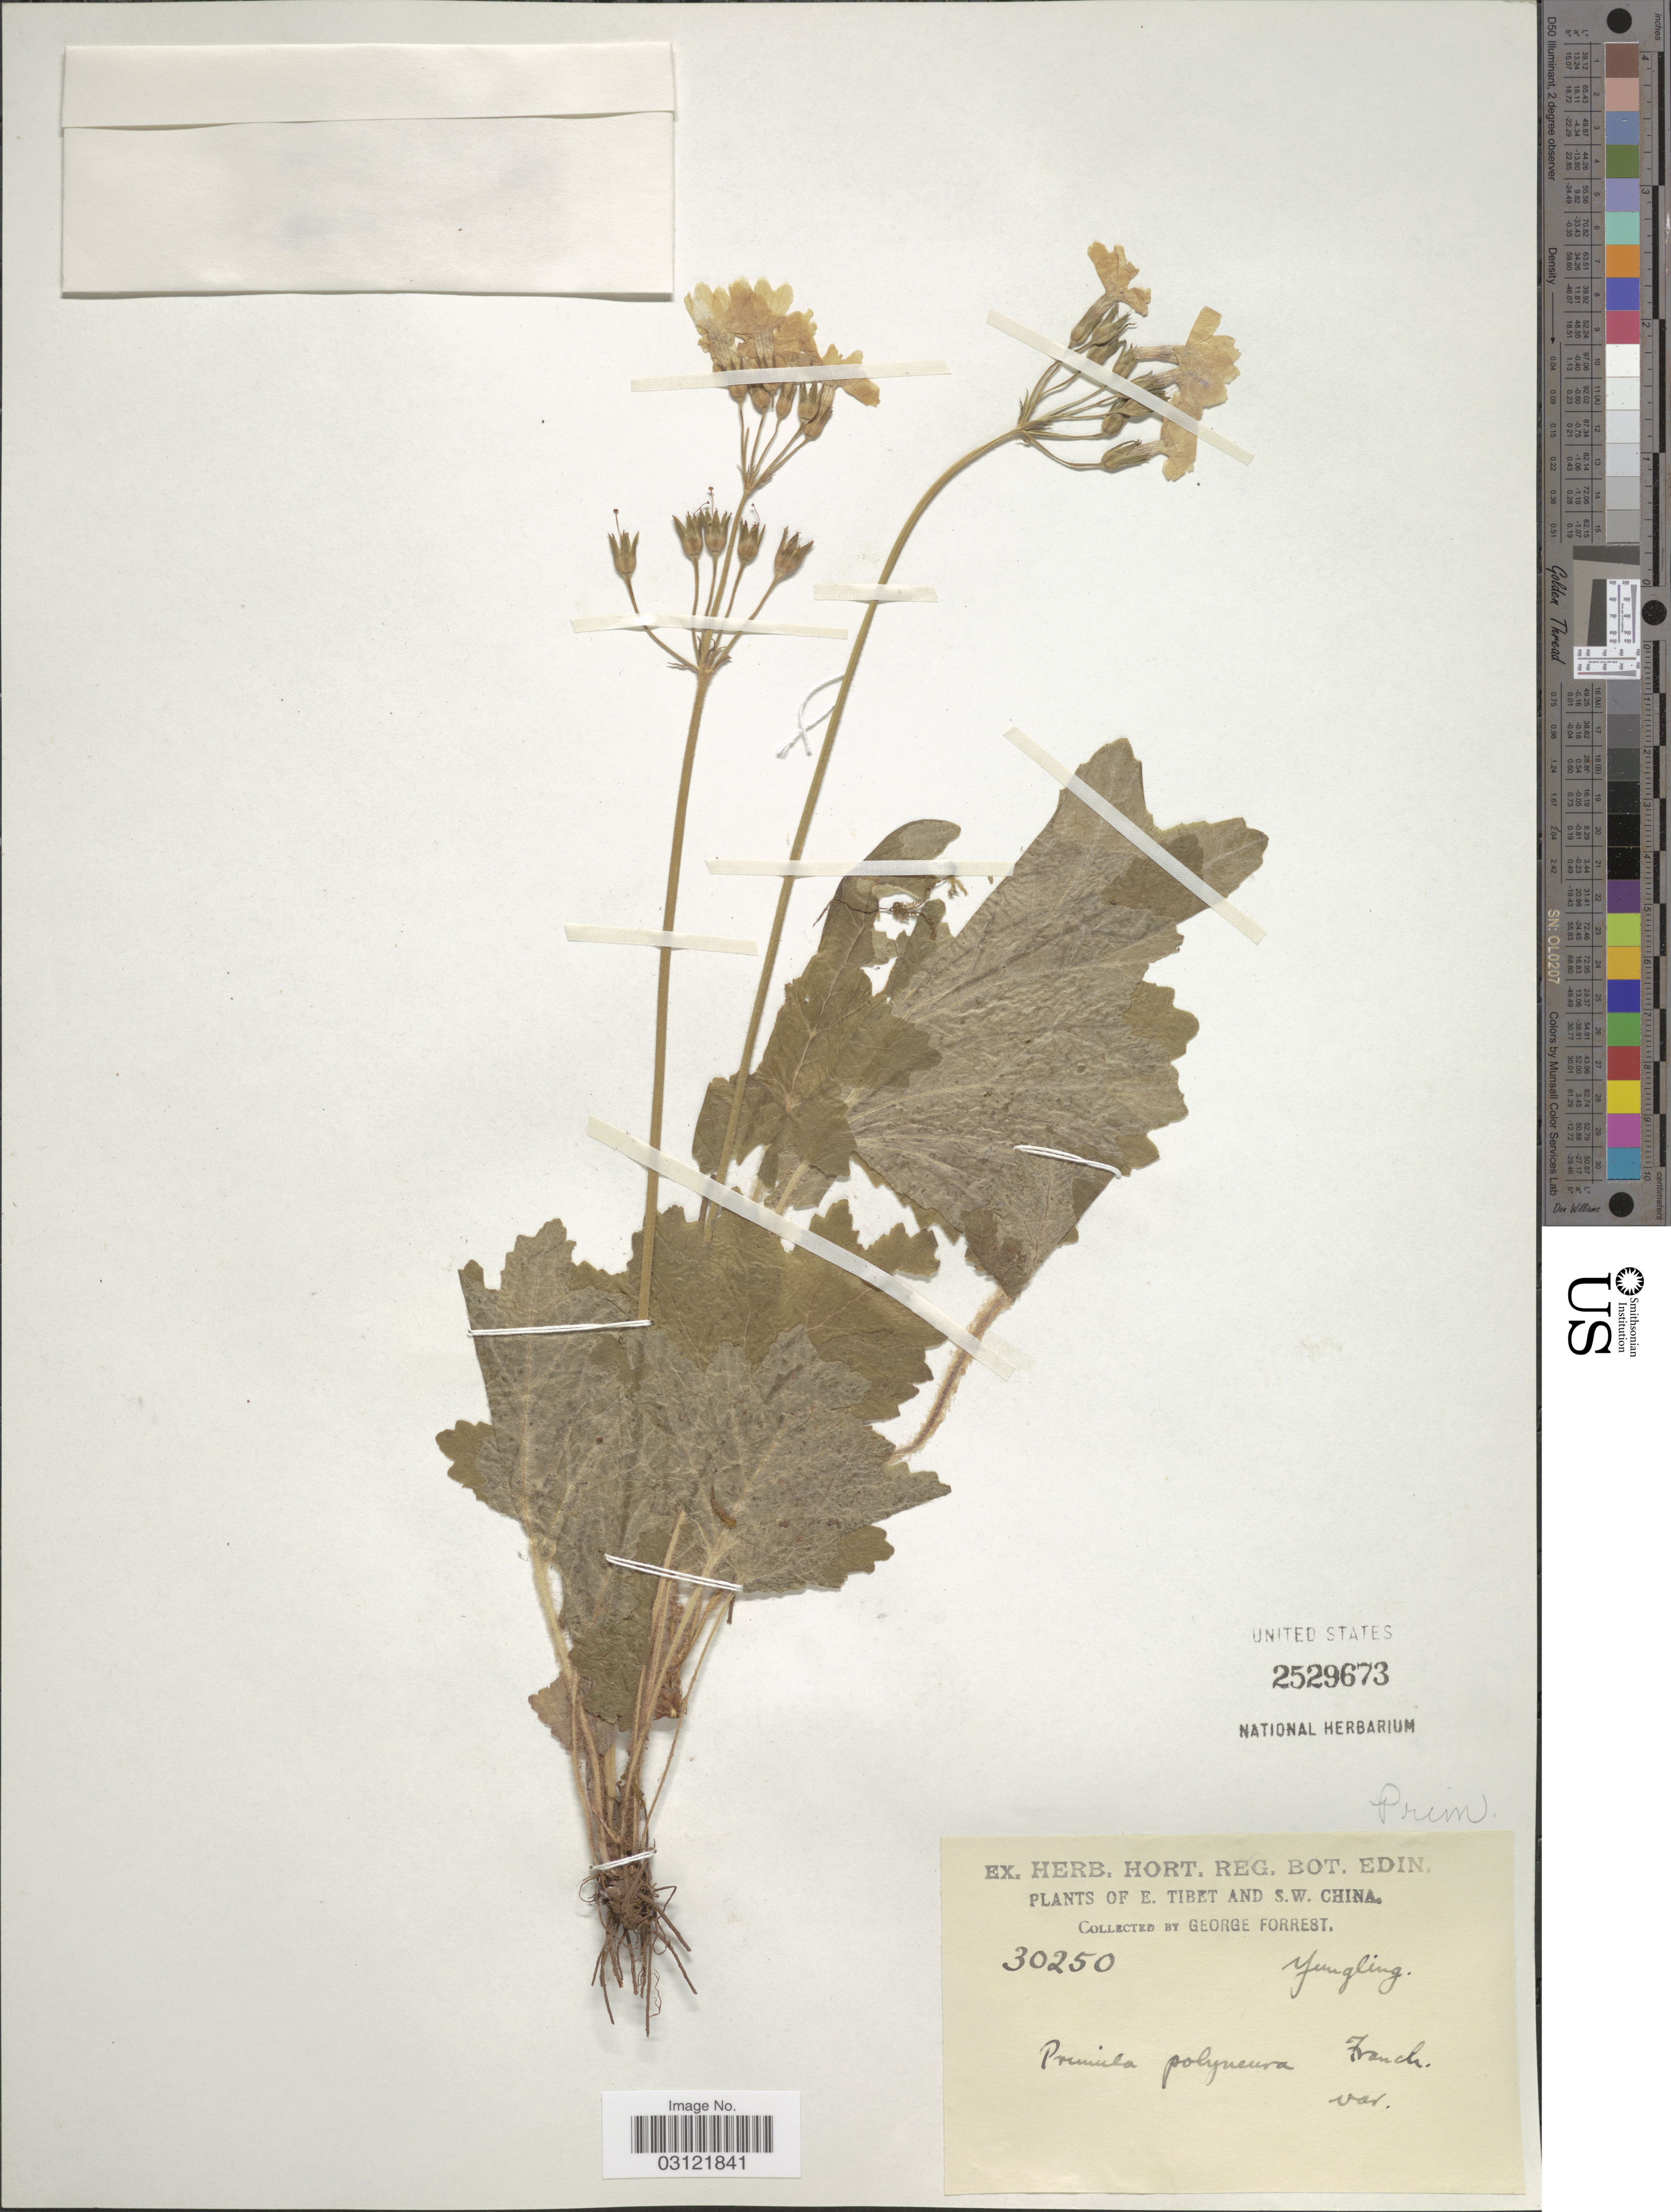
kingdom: Plantae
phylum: Tracheophyta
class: Magnoliopsida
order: Ericales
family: Primulaceae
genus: Primula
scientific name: Primula polyneura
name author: Franch.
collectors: G. Forrest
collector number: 30250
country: China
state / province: Xizang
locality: E. Tibet and S.W. China. Yungling.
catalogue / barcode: US 2529673